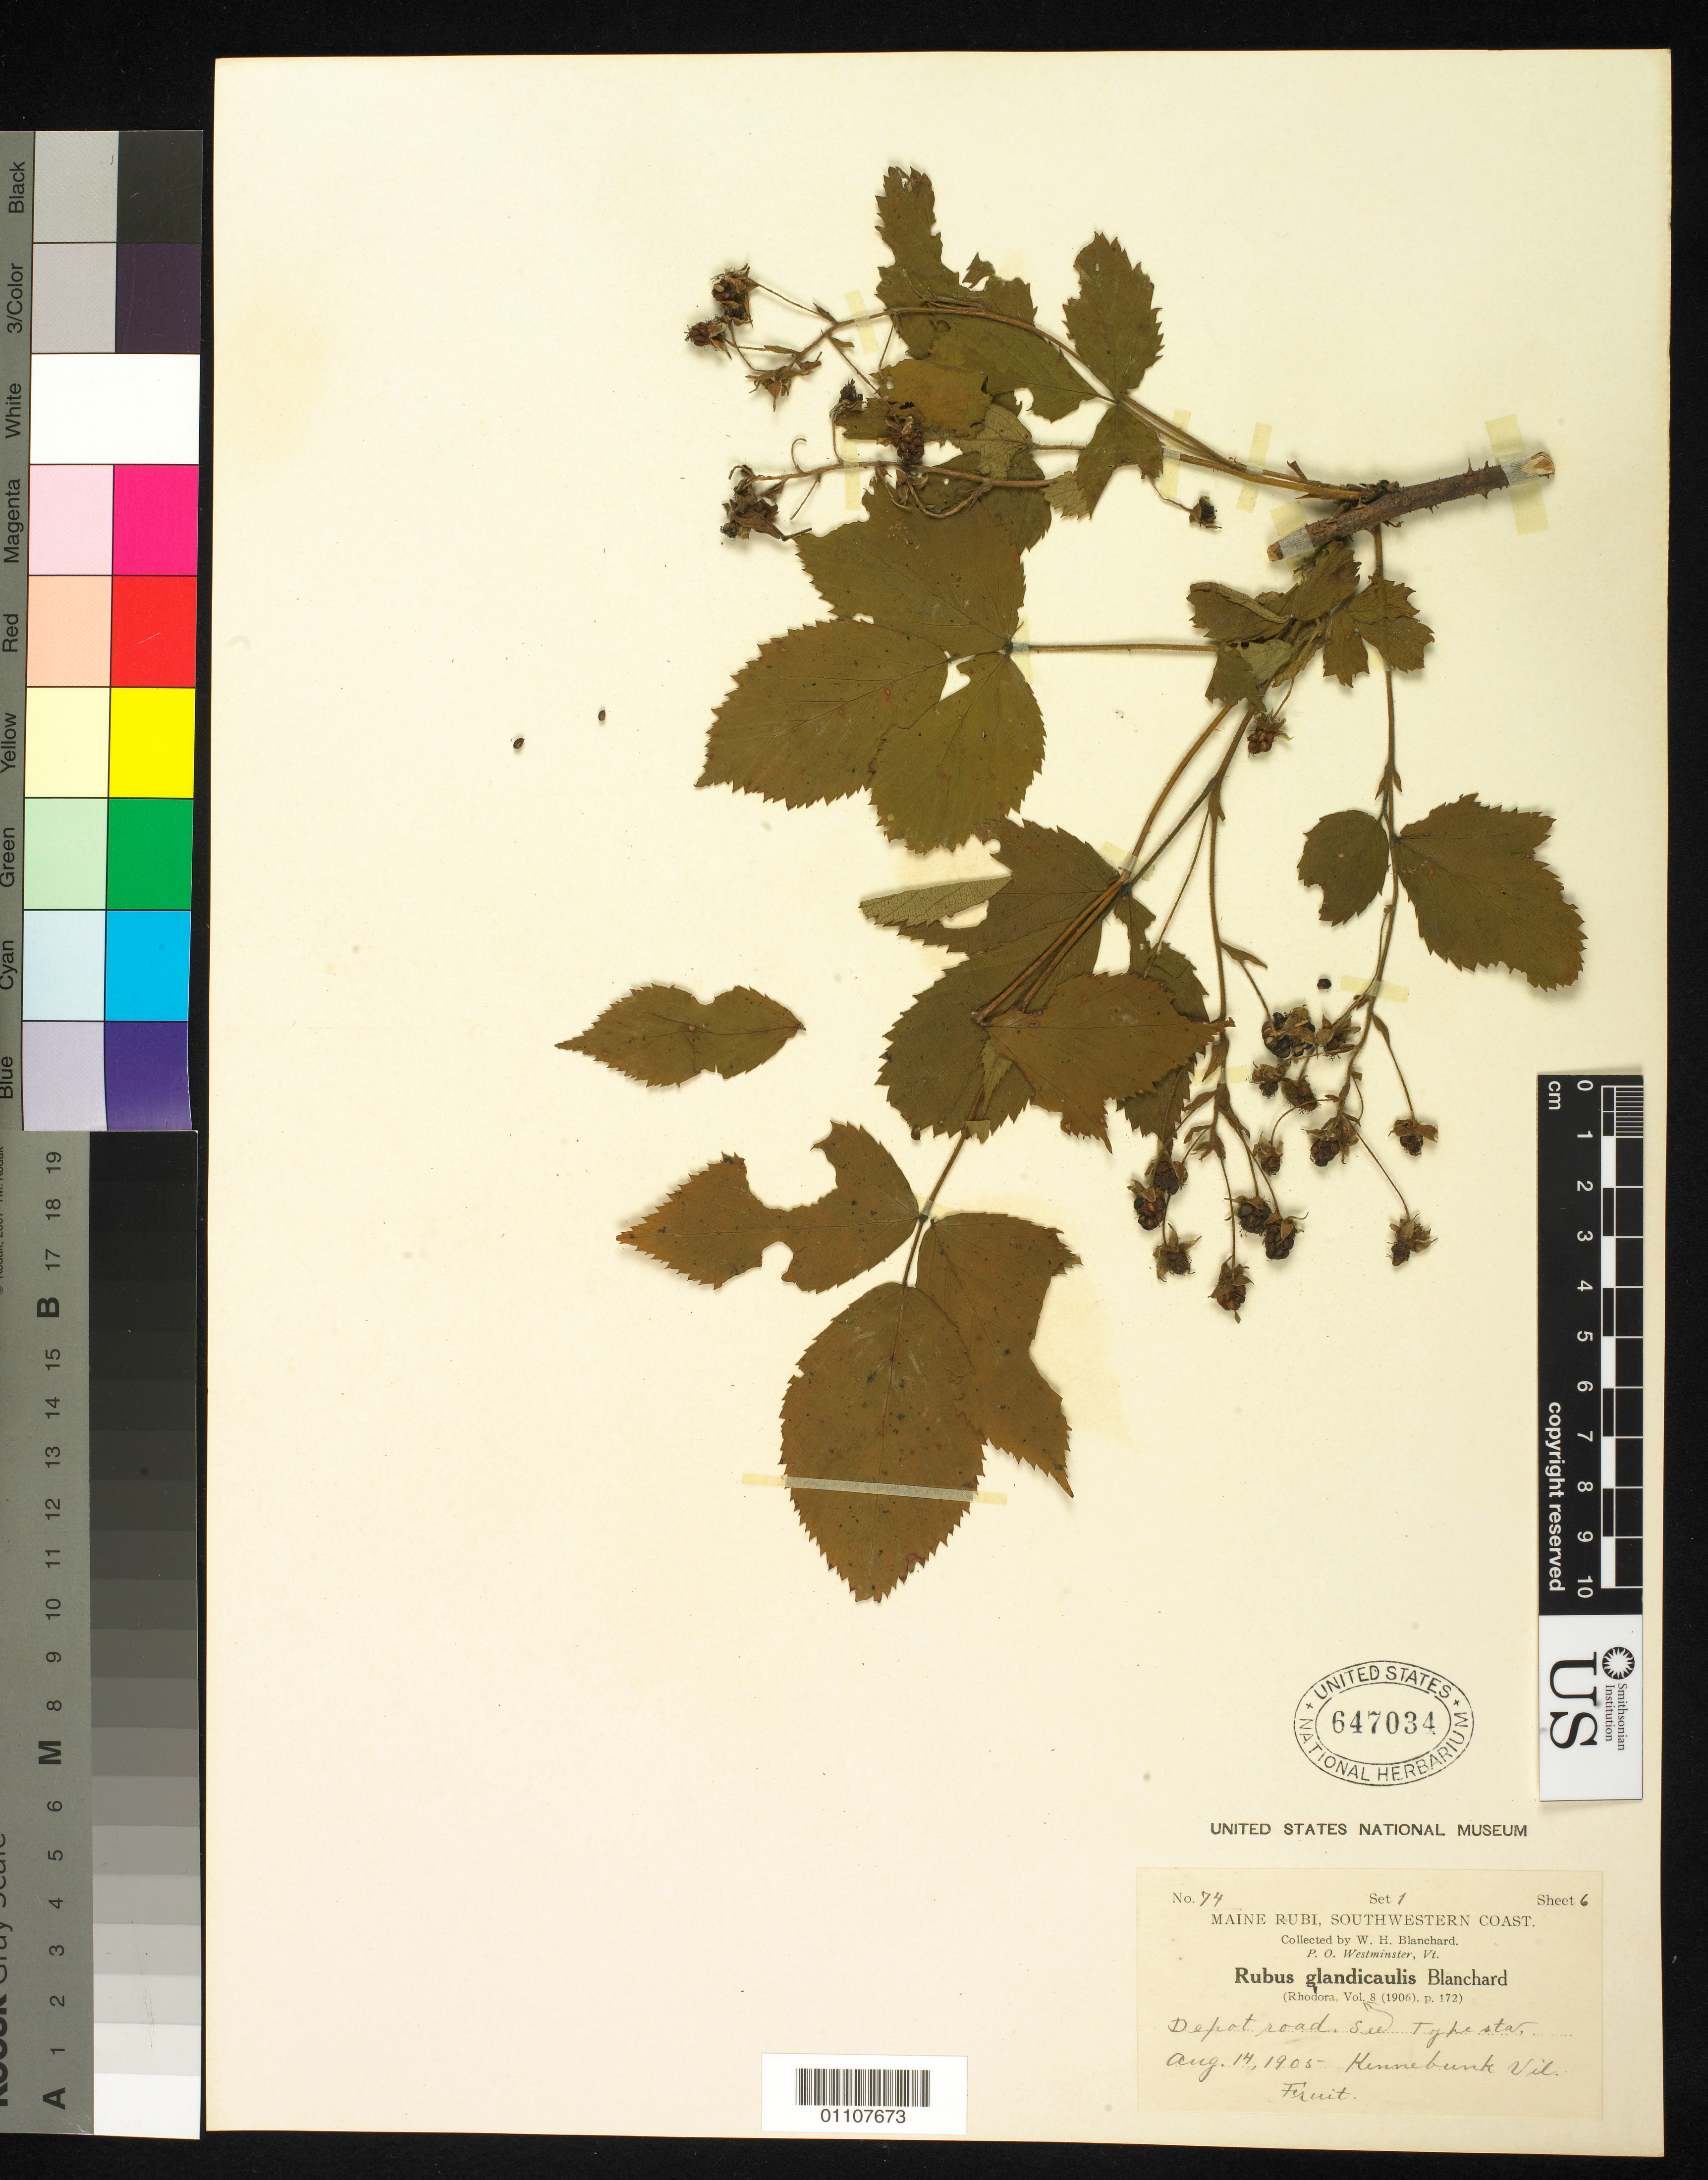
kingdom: Plantae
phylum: Tracheophyta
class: Magnoliopsida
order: Rosales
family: Rosaceae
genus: Rubus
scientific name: Rubus glandicaulis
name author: Blanch.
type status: Type Collection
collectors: W. H. Blanchard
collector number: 74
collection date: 1905-08-14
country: United States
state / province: Maine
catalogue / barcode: US 647034